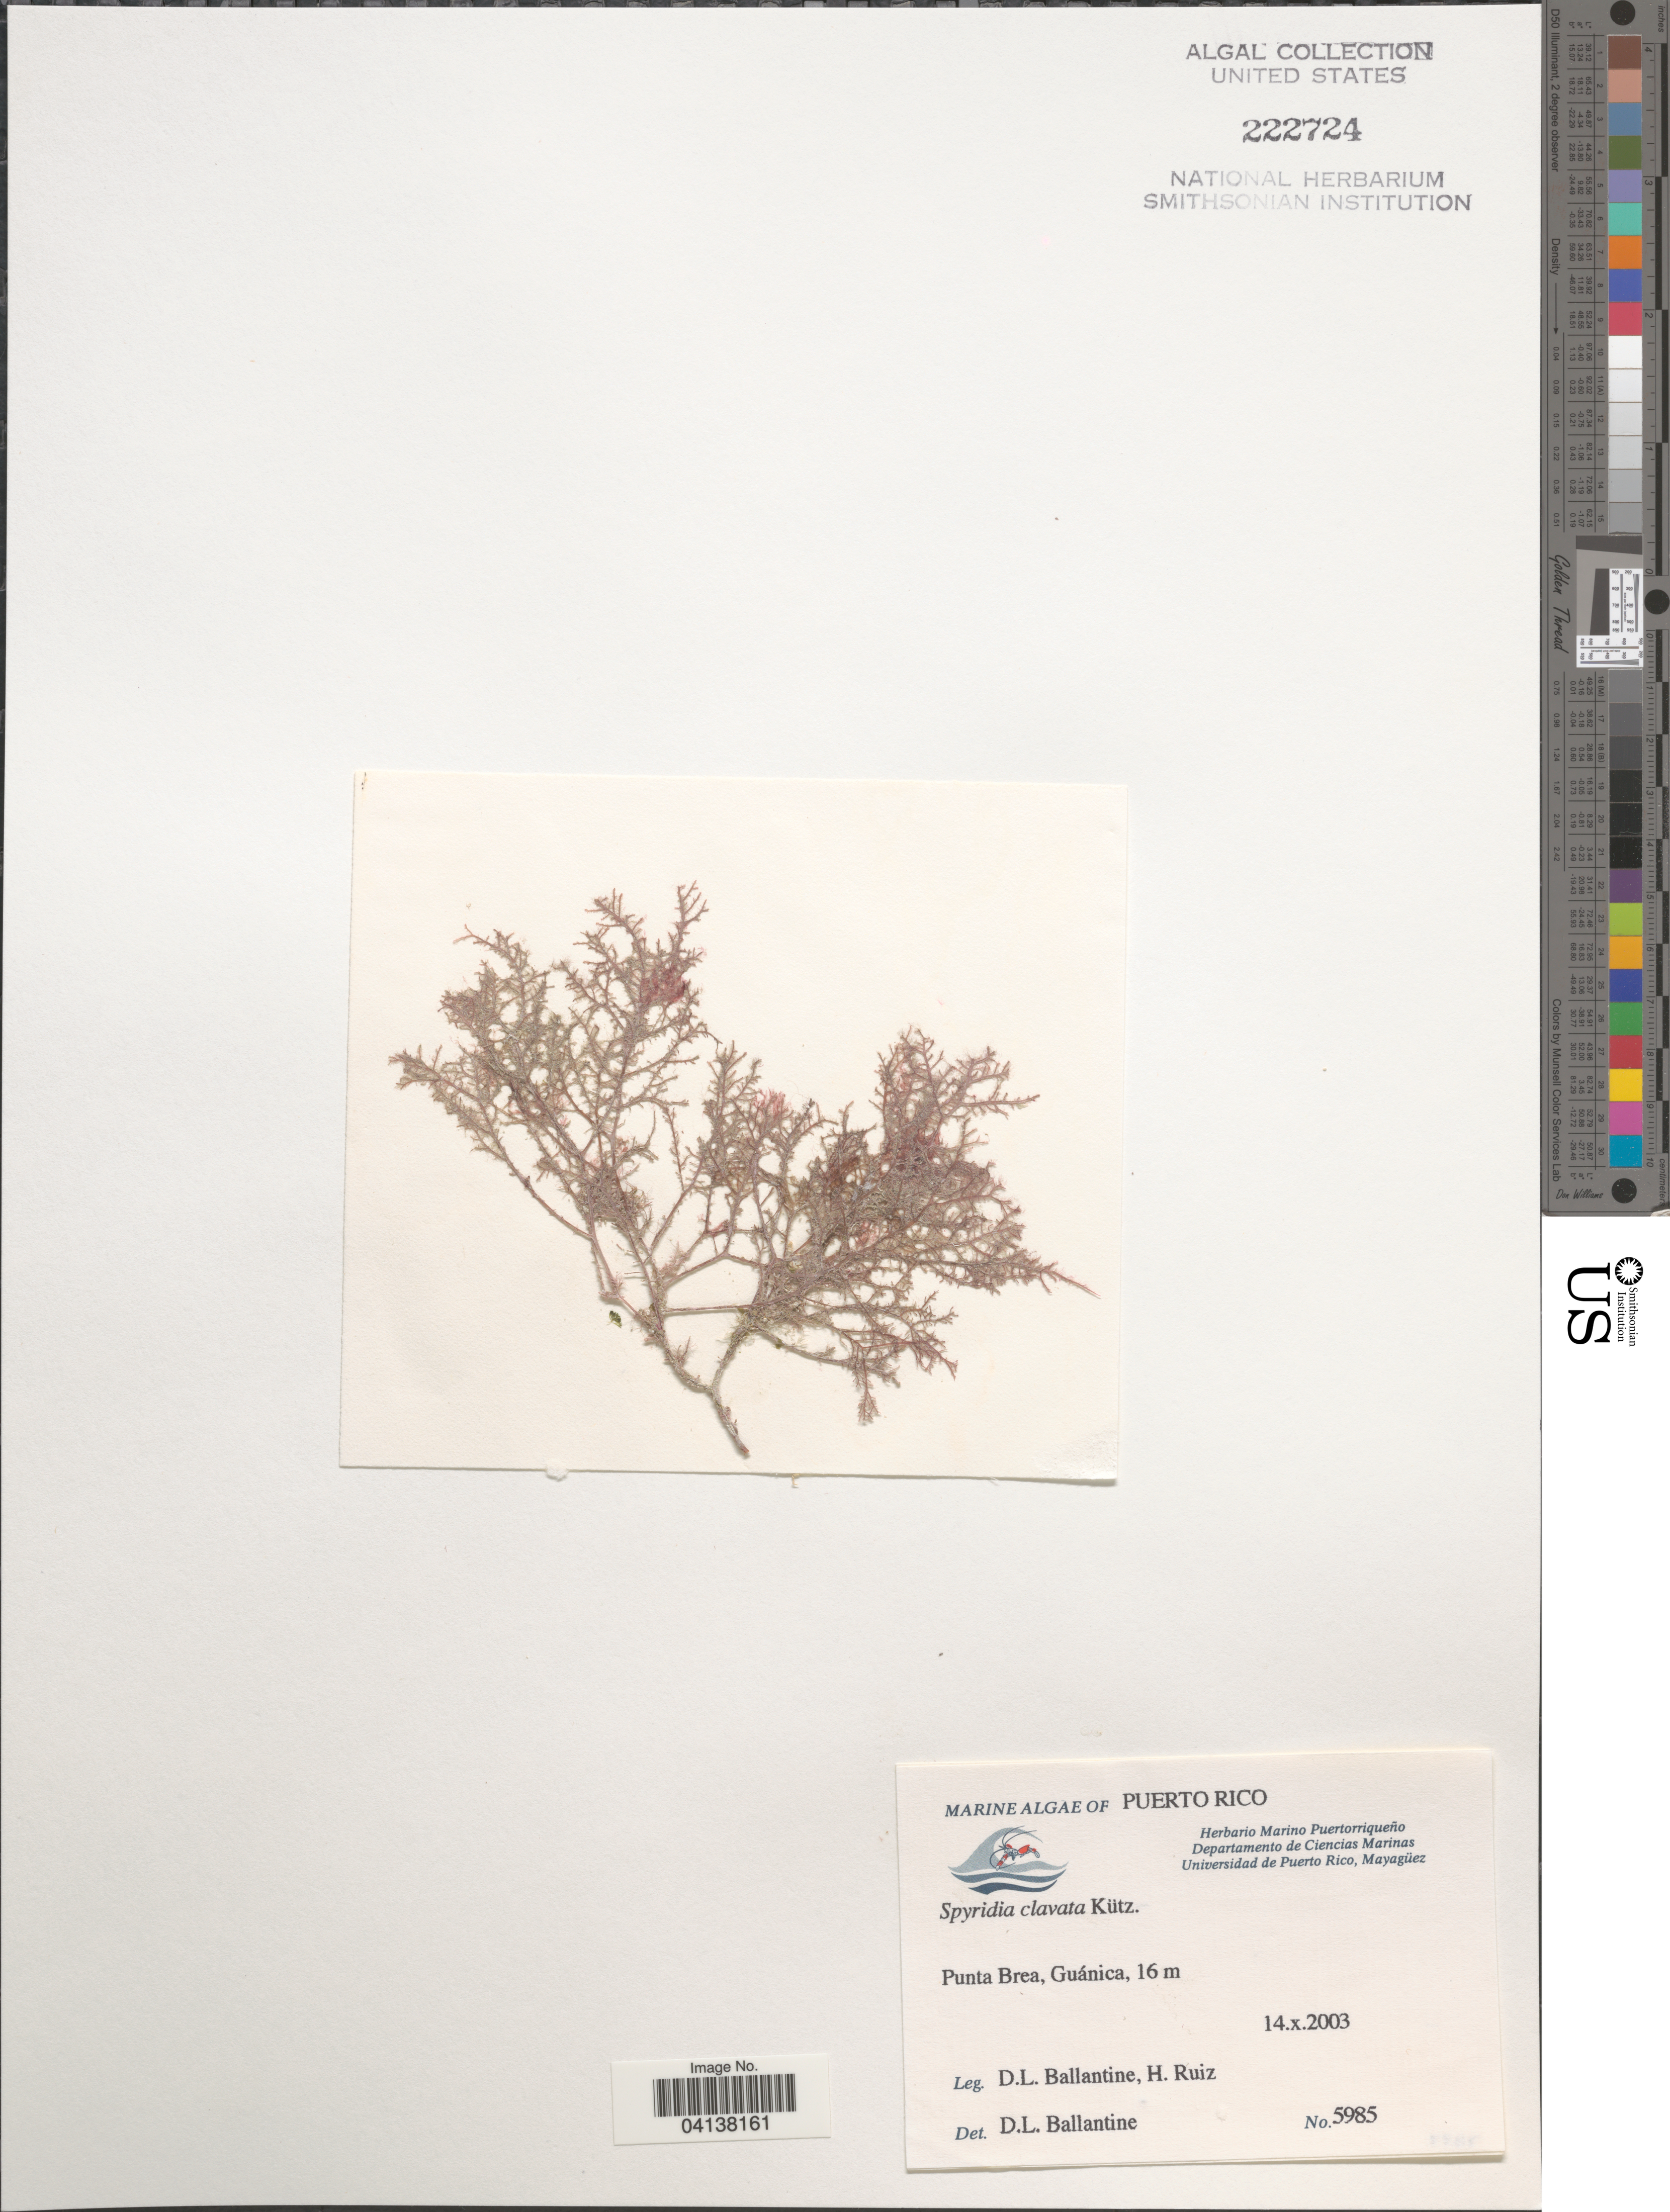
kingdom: Plantae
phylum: Rhodophyta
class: Florideophyceae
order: Ceramiales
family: Spyridiaceae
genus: Spyridia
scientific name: Spyridia clavata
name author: Kütz.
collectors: D.L. Ballantine & H. Ruiz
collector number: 5985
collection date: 2003-10-14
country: Puerto Rico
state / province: Guánica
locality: Punta Brea.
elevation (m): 16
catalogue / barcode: US 222724